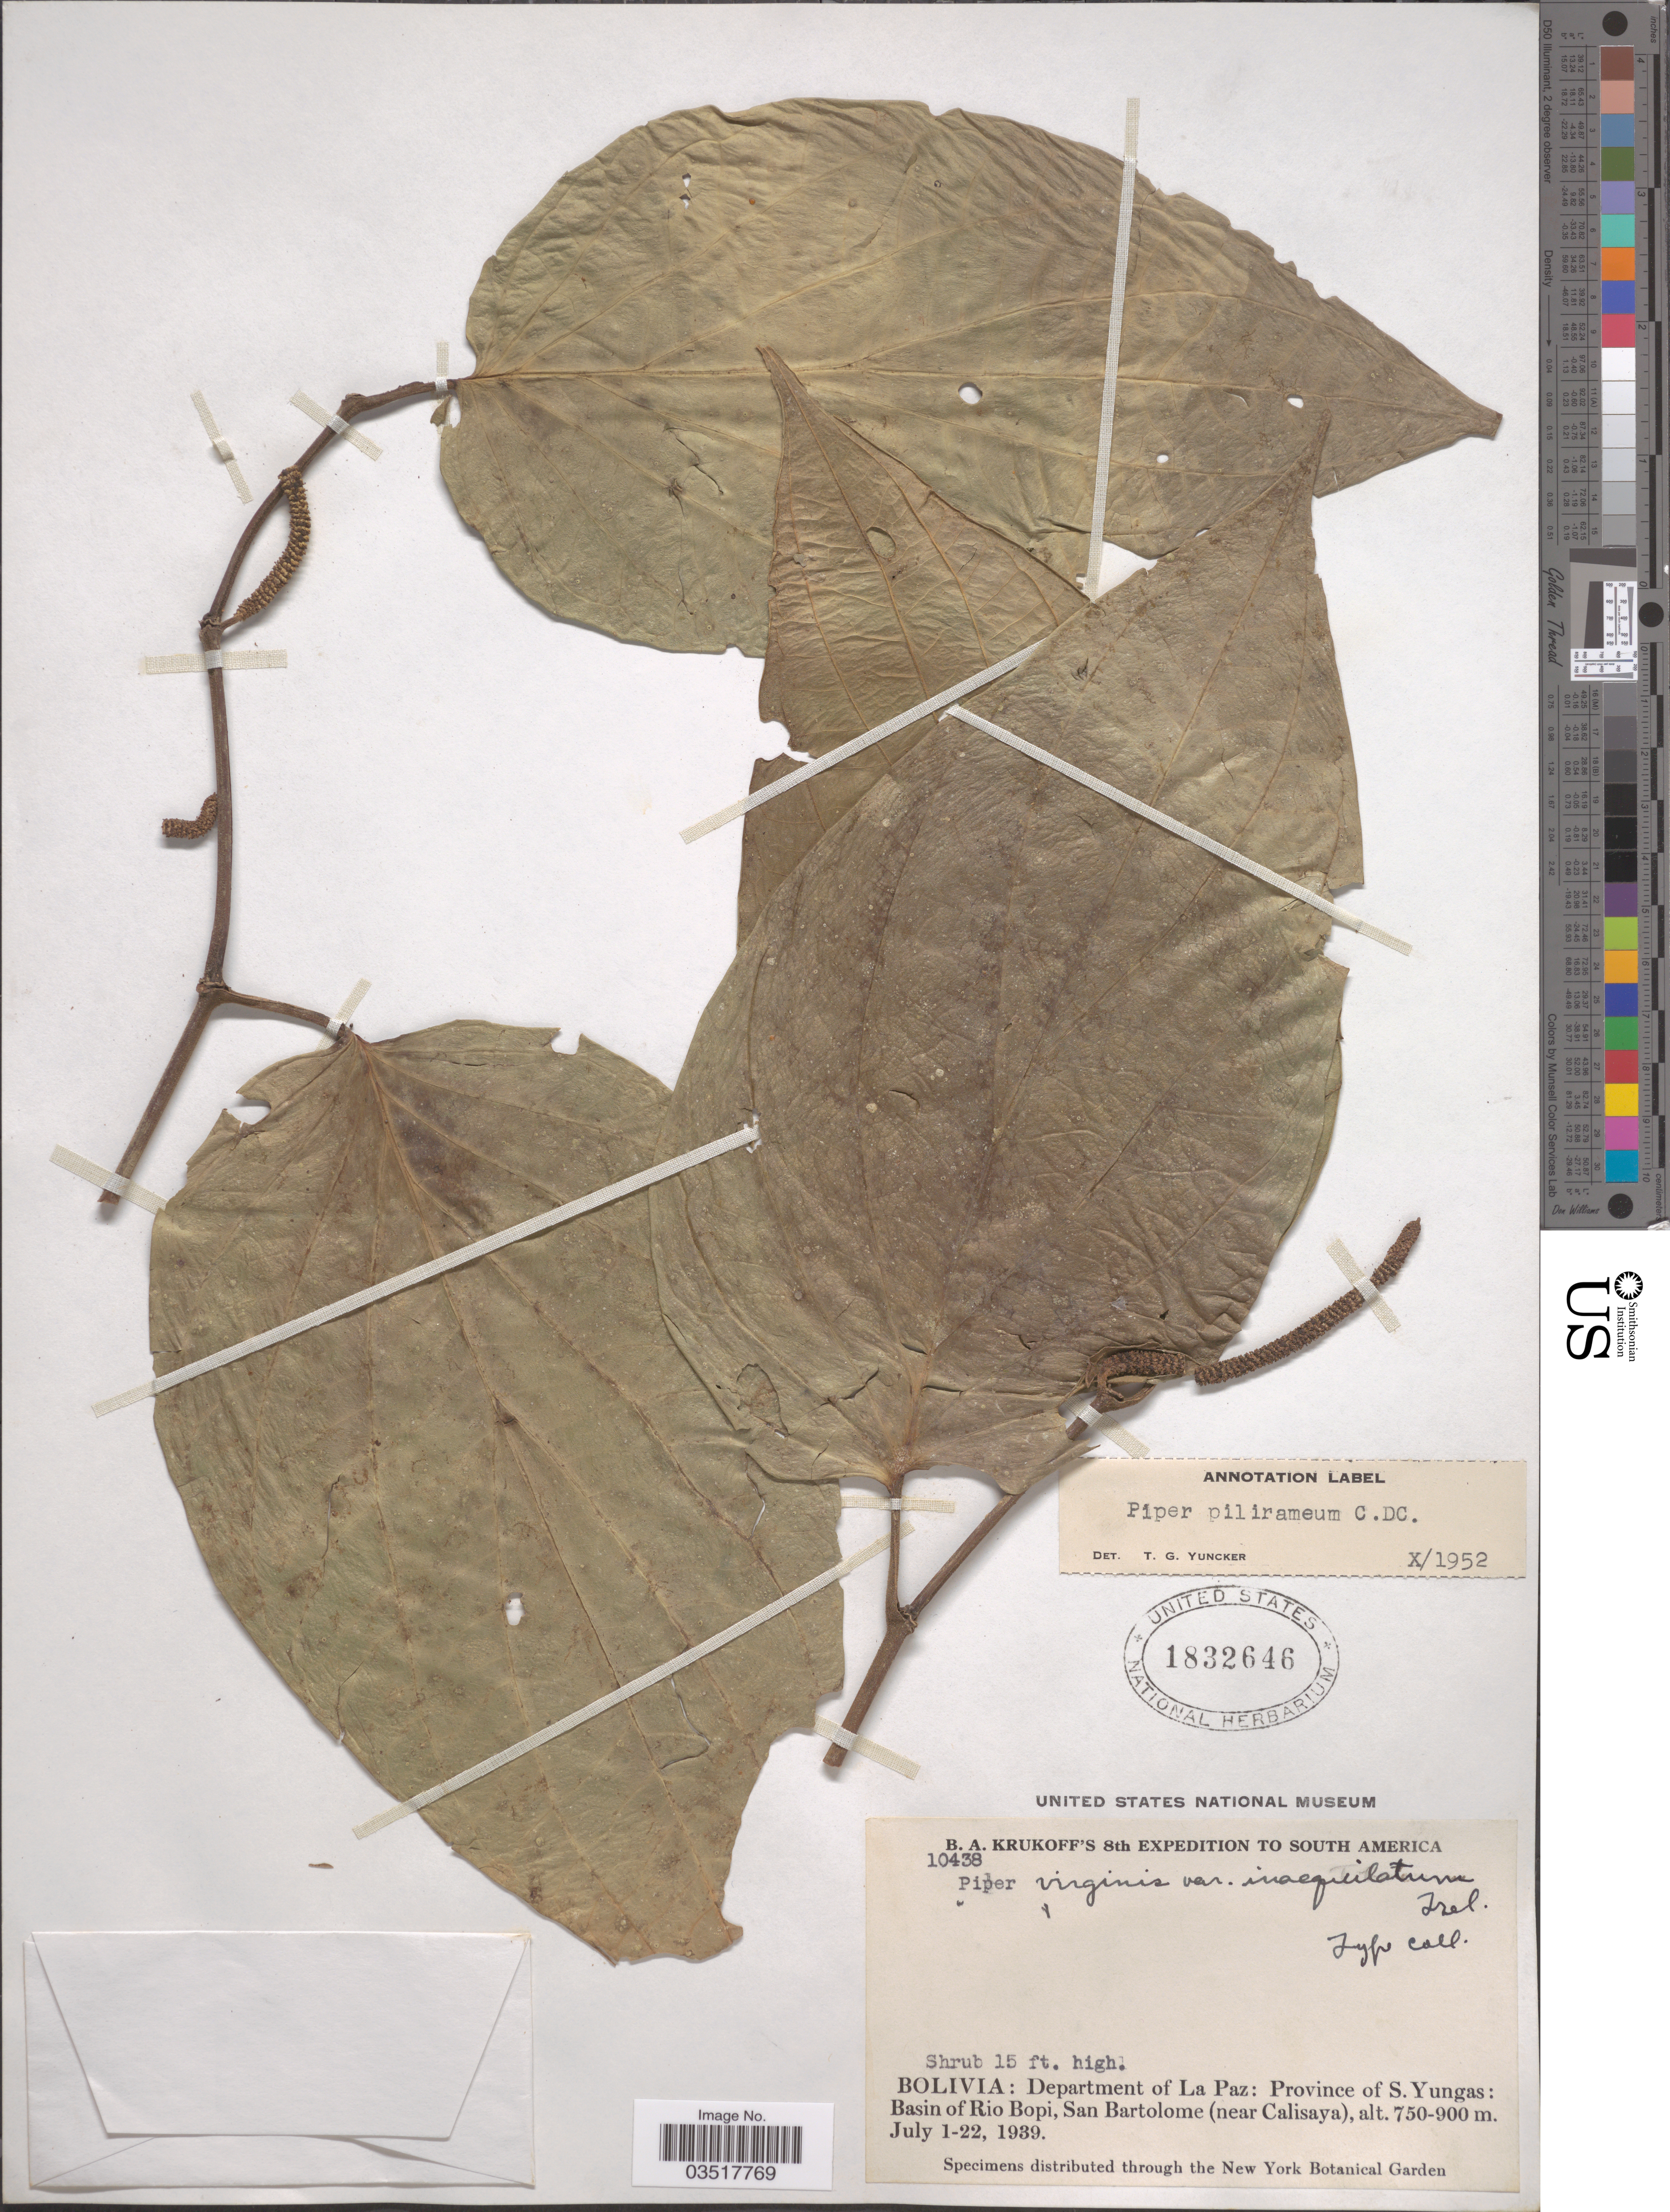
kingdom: Plantae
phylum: Tracheophyta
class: Magnoliopsida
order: Piperales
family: Piperaceae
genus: Piper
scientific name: Piper pilirameum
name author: C. DC.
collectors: B. A. Krukoff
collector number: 10438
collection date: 1939-07-01/1939-07-22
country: Bolivia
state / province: La Paz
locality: South America. Department of La Paz: Province of S.Yungas: Basin of Rio Bopi, San Bartolome (near Calisaya).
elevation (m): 750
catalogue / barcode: US 1832646